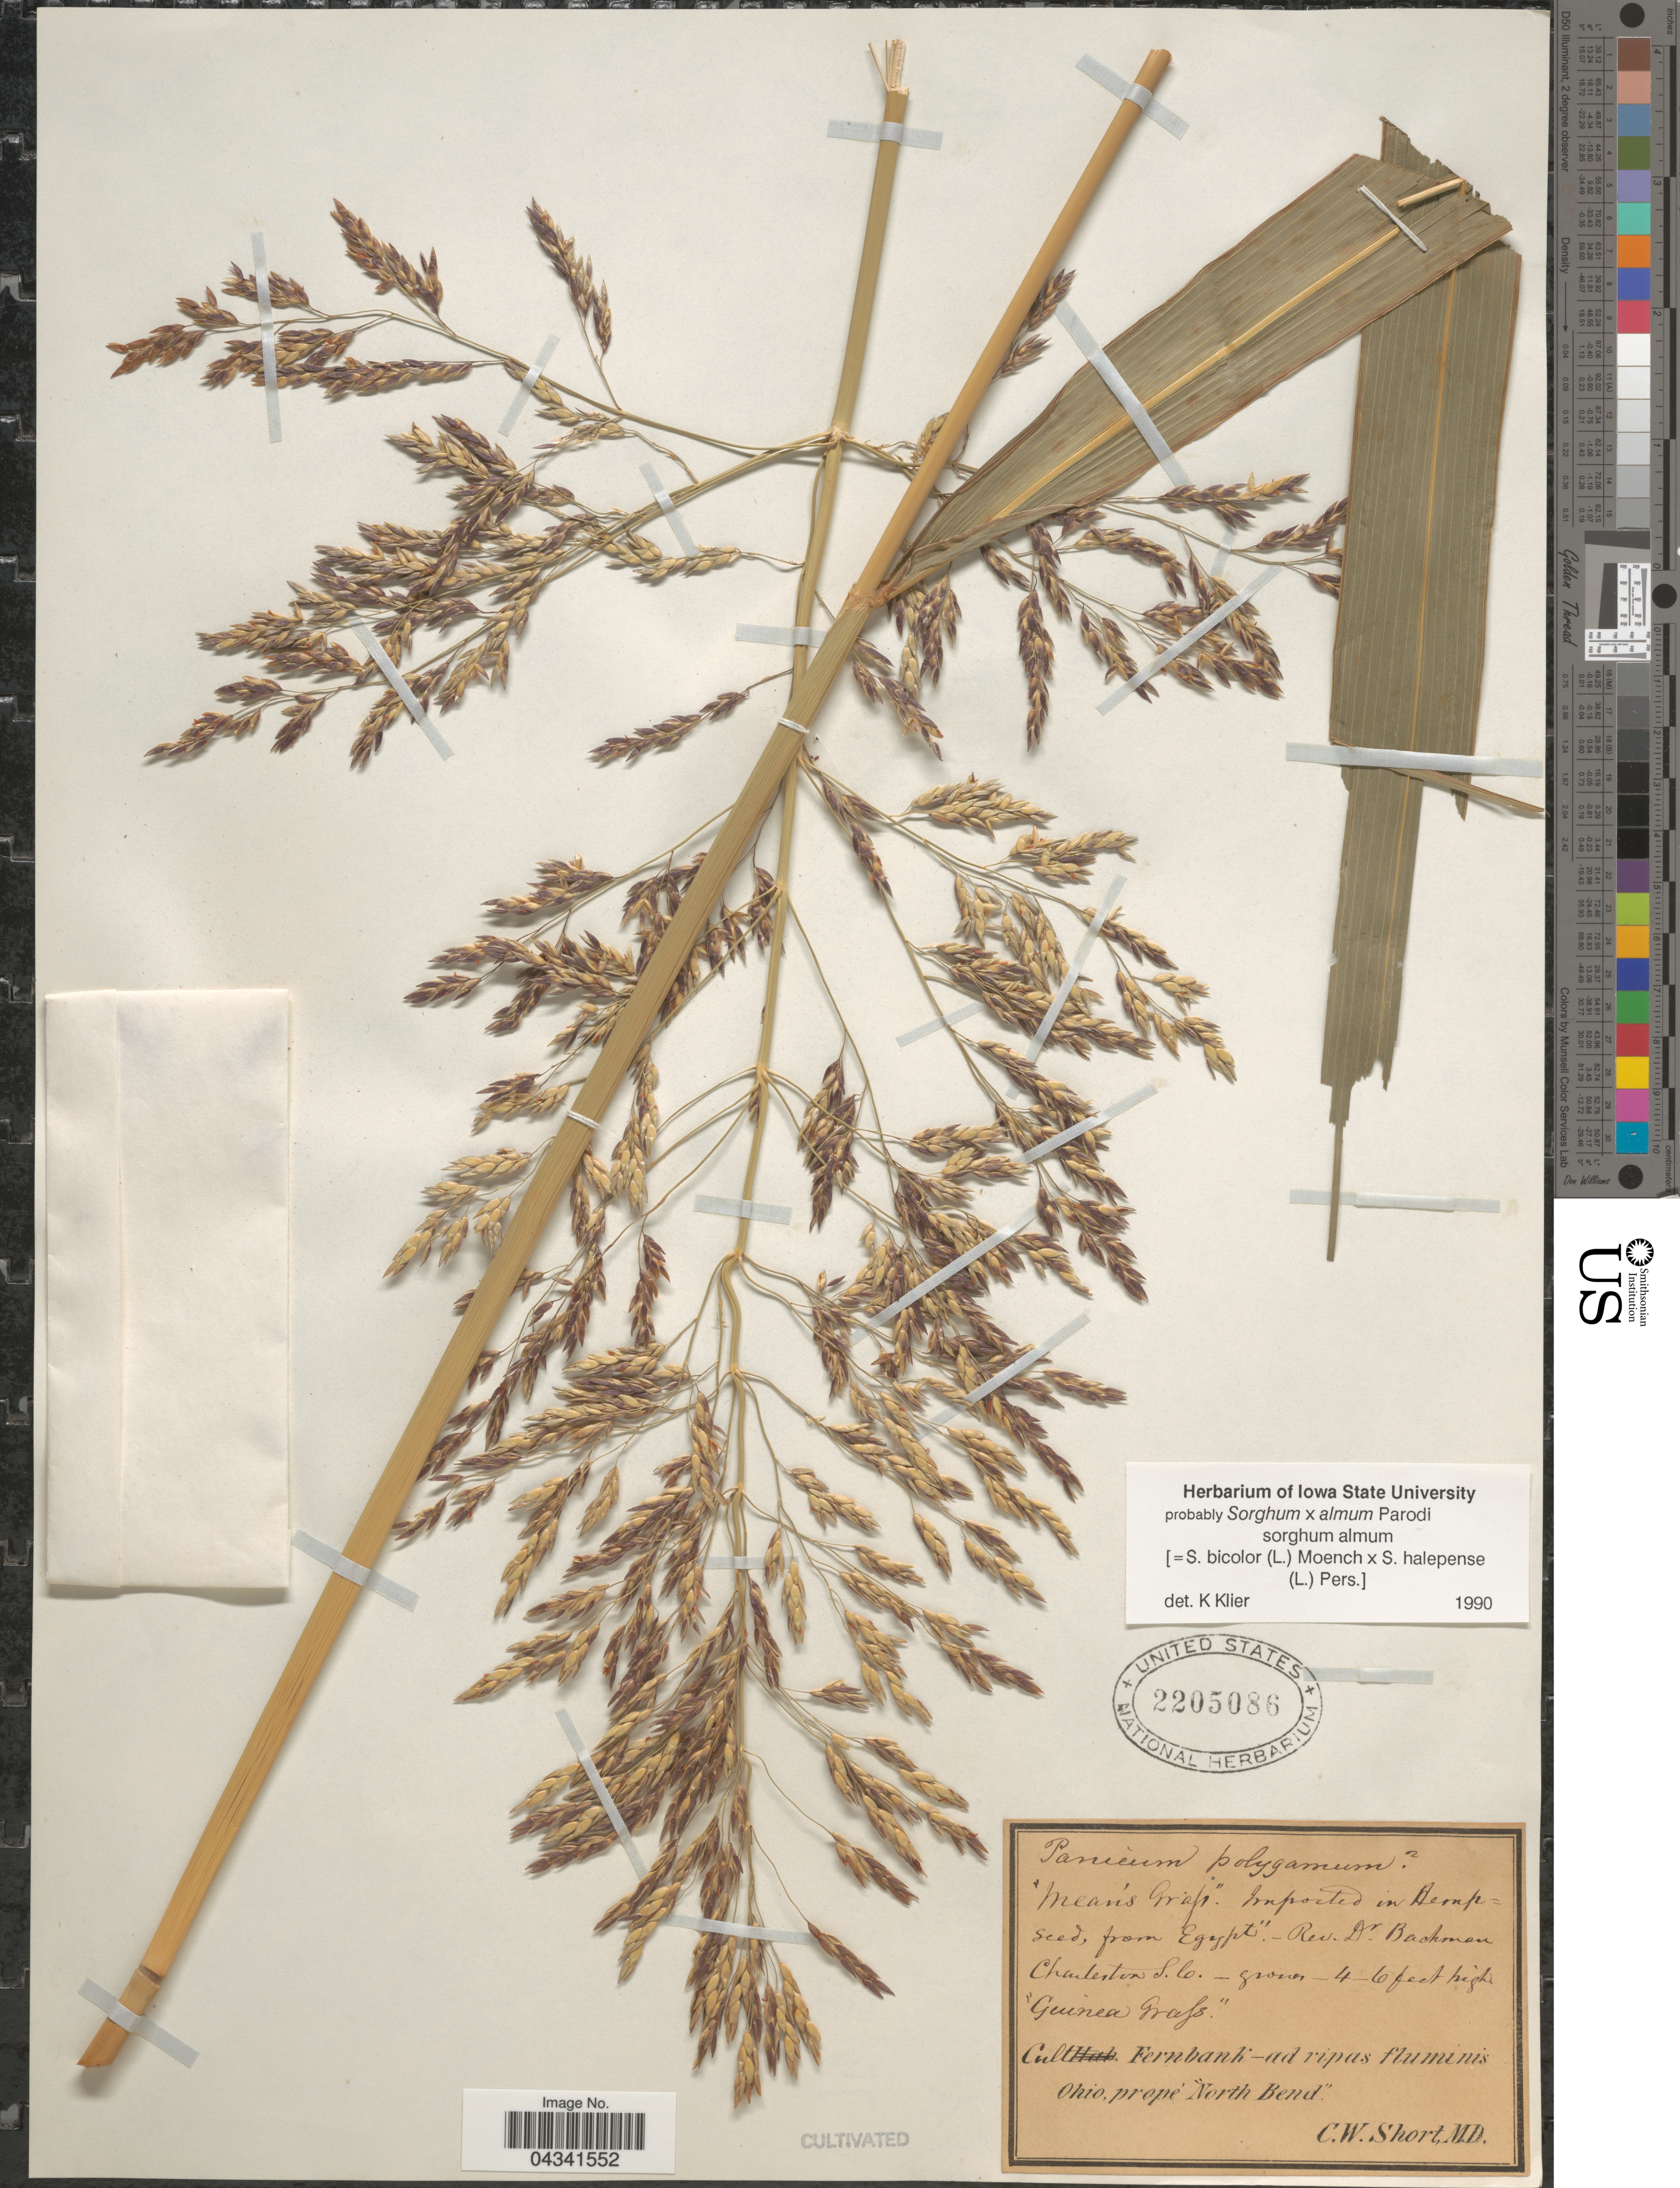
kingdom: Plantae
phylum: Tracheophyta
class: Liliopsida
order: Poales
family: Poaceae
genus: Sorghum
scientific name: Sorghum x almum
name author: Parodi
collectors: C. W. Short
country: United States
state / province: Ohio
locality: Cult Fernbank-ad ripas fluminis. Prope "North Bend".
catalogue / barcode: US 2205086